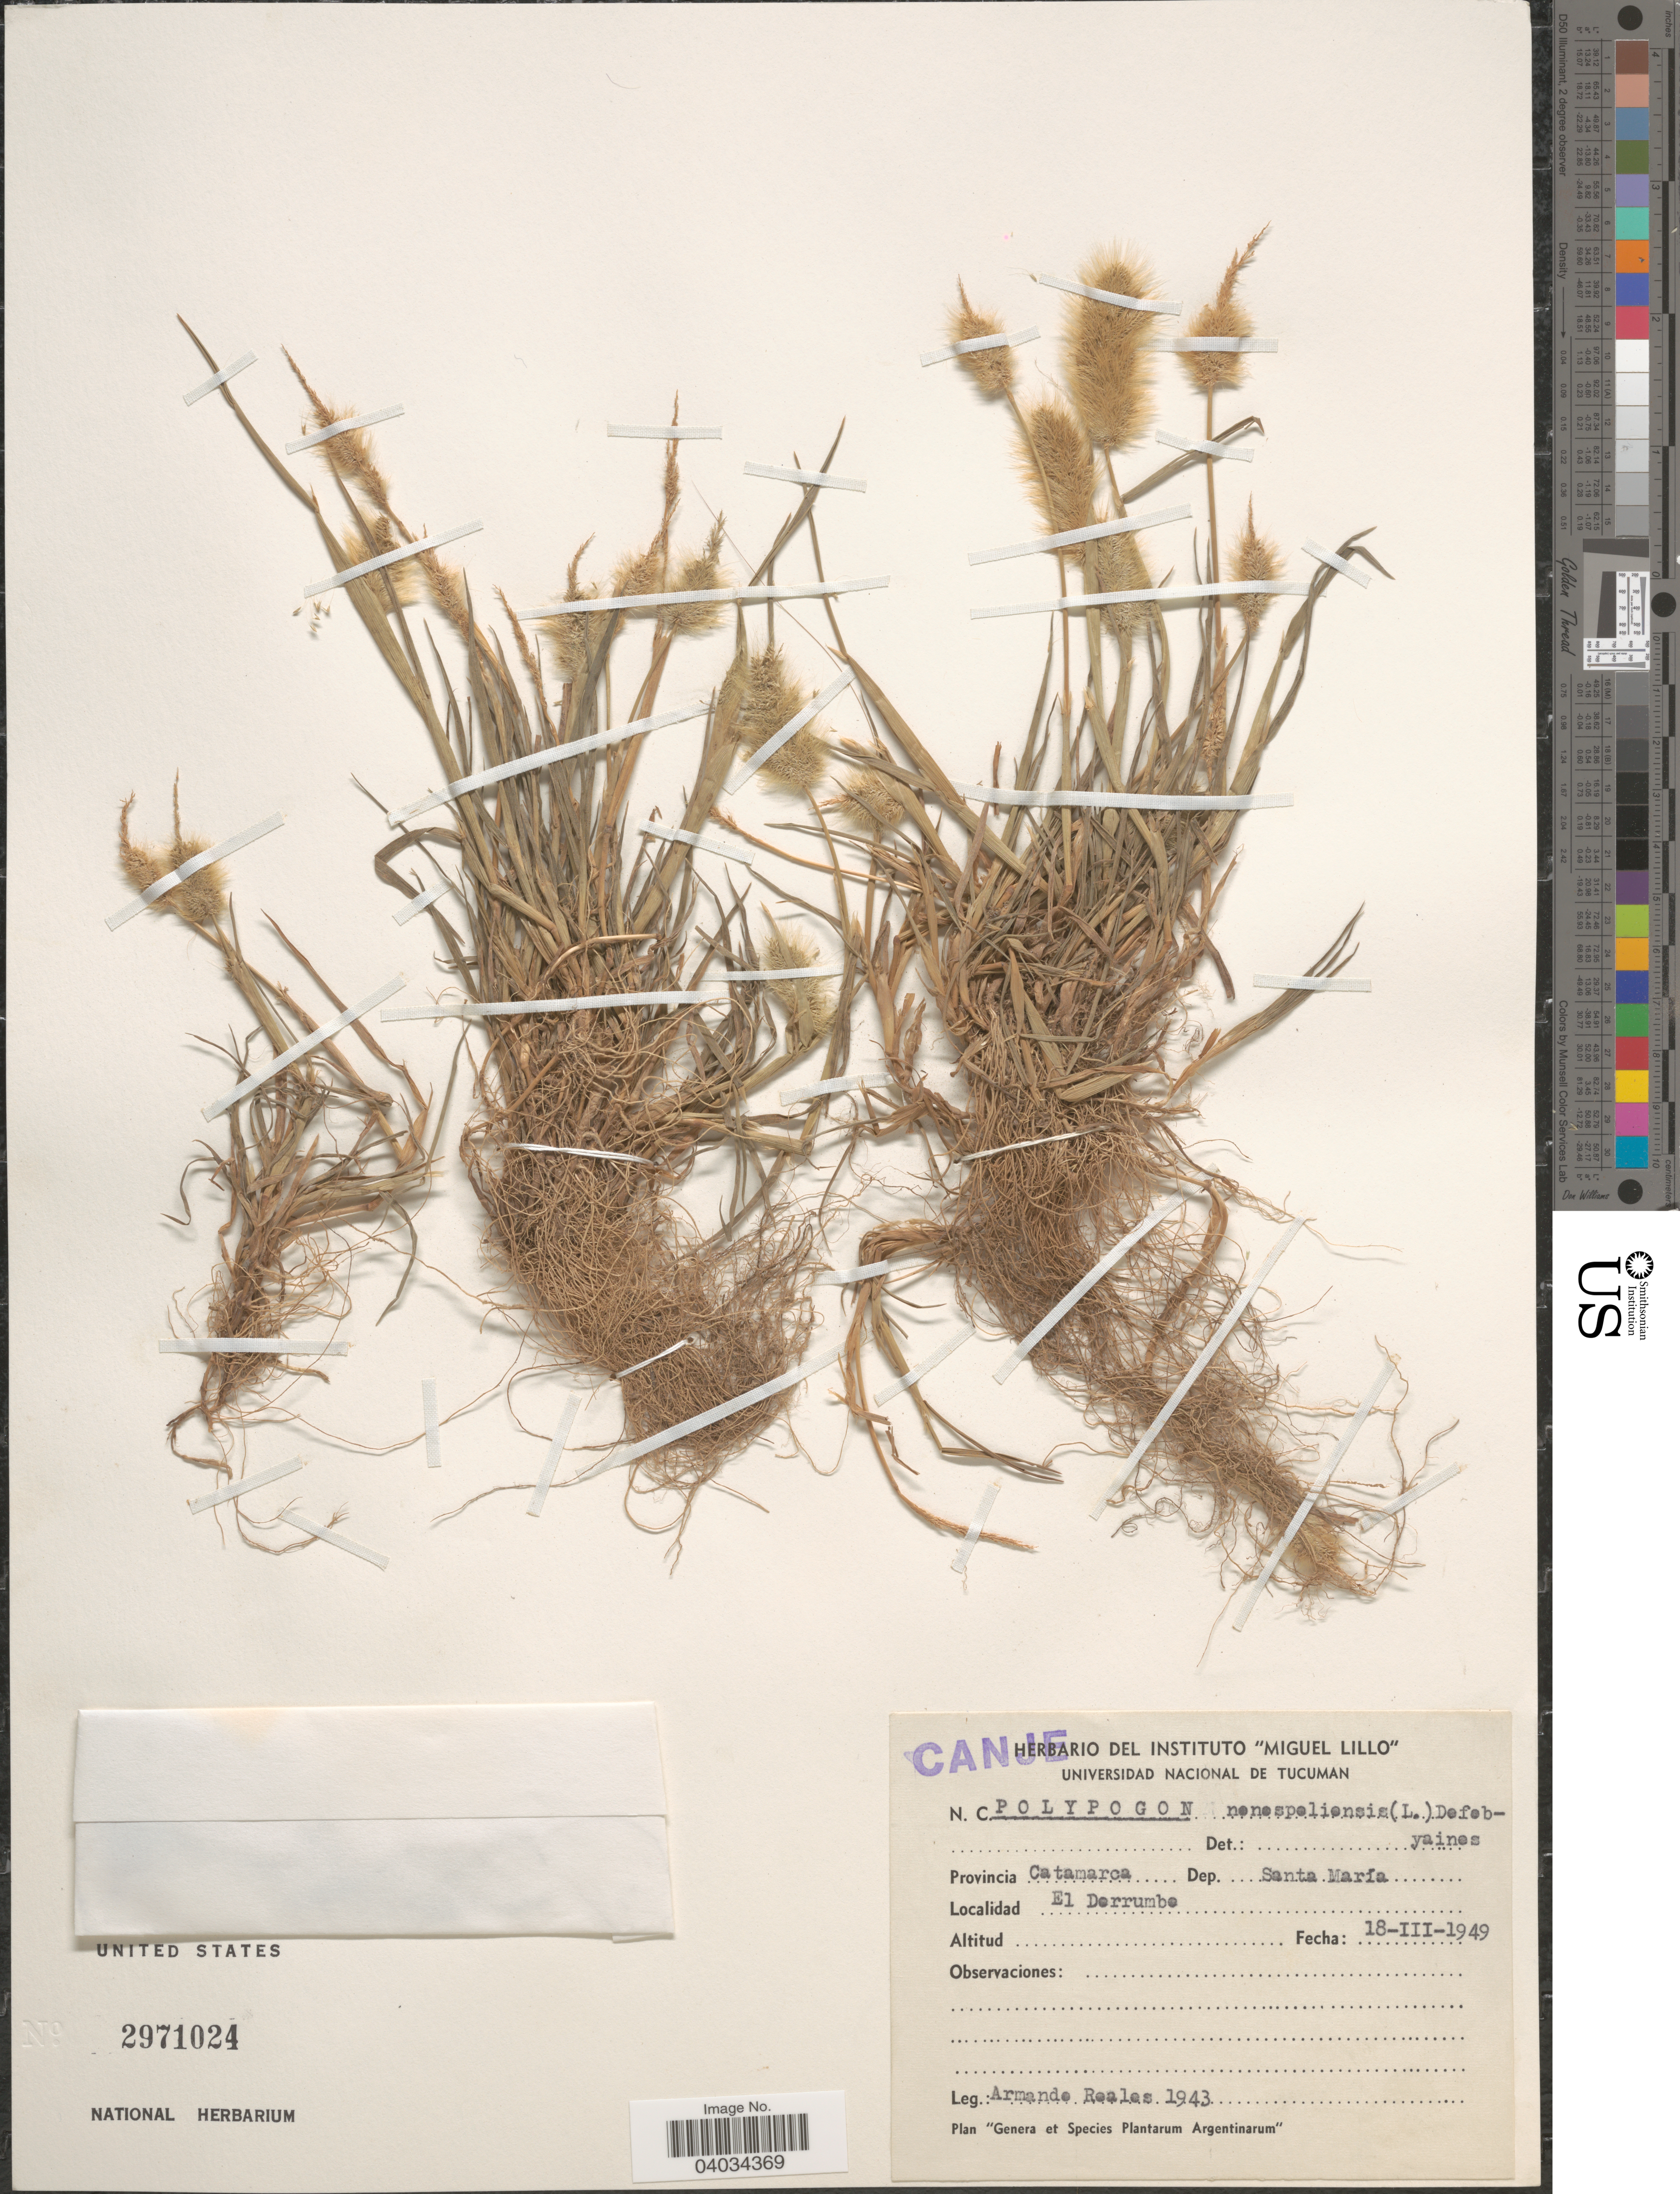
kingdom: Plantae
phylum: Tracheophyta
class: Liliopsida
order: Poales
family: Poaceae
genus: Polypogon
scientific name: Polypogon monspeliensis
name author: (L.) Desf.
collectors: A. Reales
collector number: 1943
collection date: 1949-03-18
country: Argentina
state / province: Catamarca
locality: Dep. Santa María. El Dorrumbo.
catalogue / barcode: US 2971024